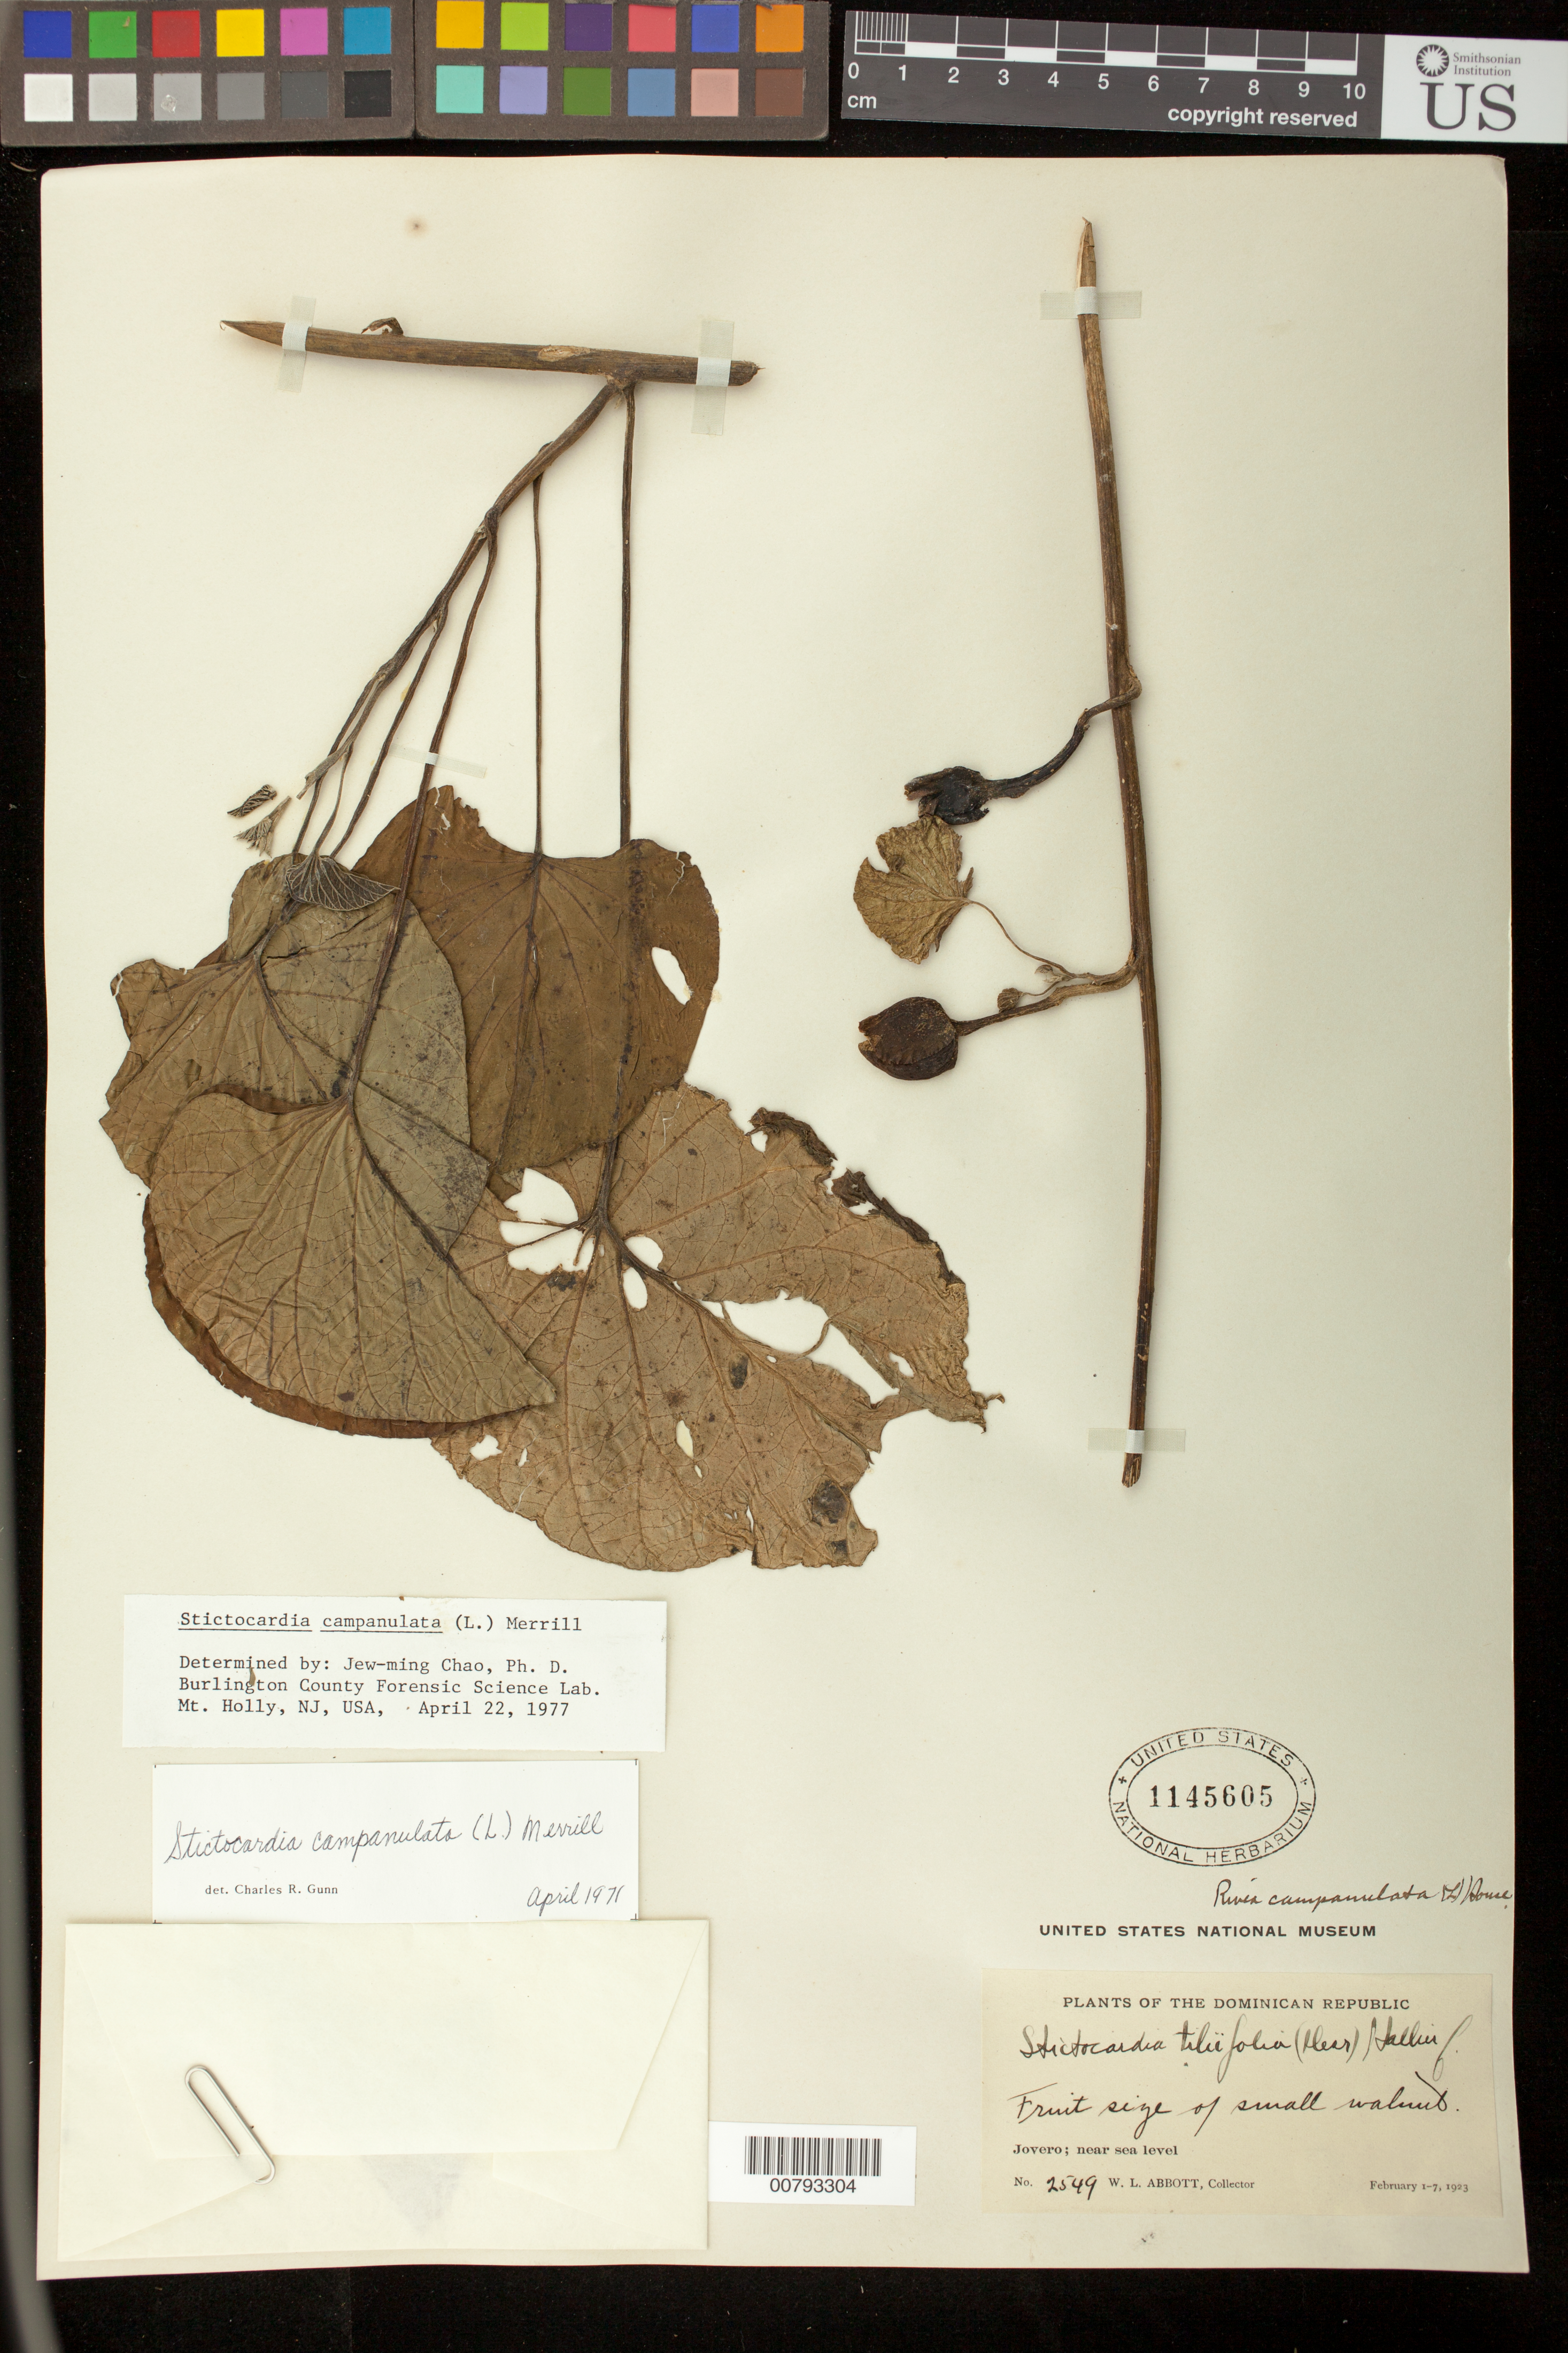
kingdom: Plantae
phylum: Tracheophyta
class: Magnoliopsida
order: Solanales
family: Convolvulaceae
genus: Stictocardia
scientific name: Stictocardia tiliifolia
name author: (Desr.) Hallier f.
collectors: W. L. Abbott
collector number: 2549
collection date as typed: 01 Feb 1923 to 07 Feb 1923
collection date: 1923-02-01/1923-02-07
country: Dominican Republic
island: Hispaniola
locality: Jovero, near sea level.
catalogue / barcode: US 1145605